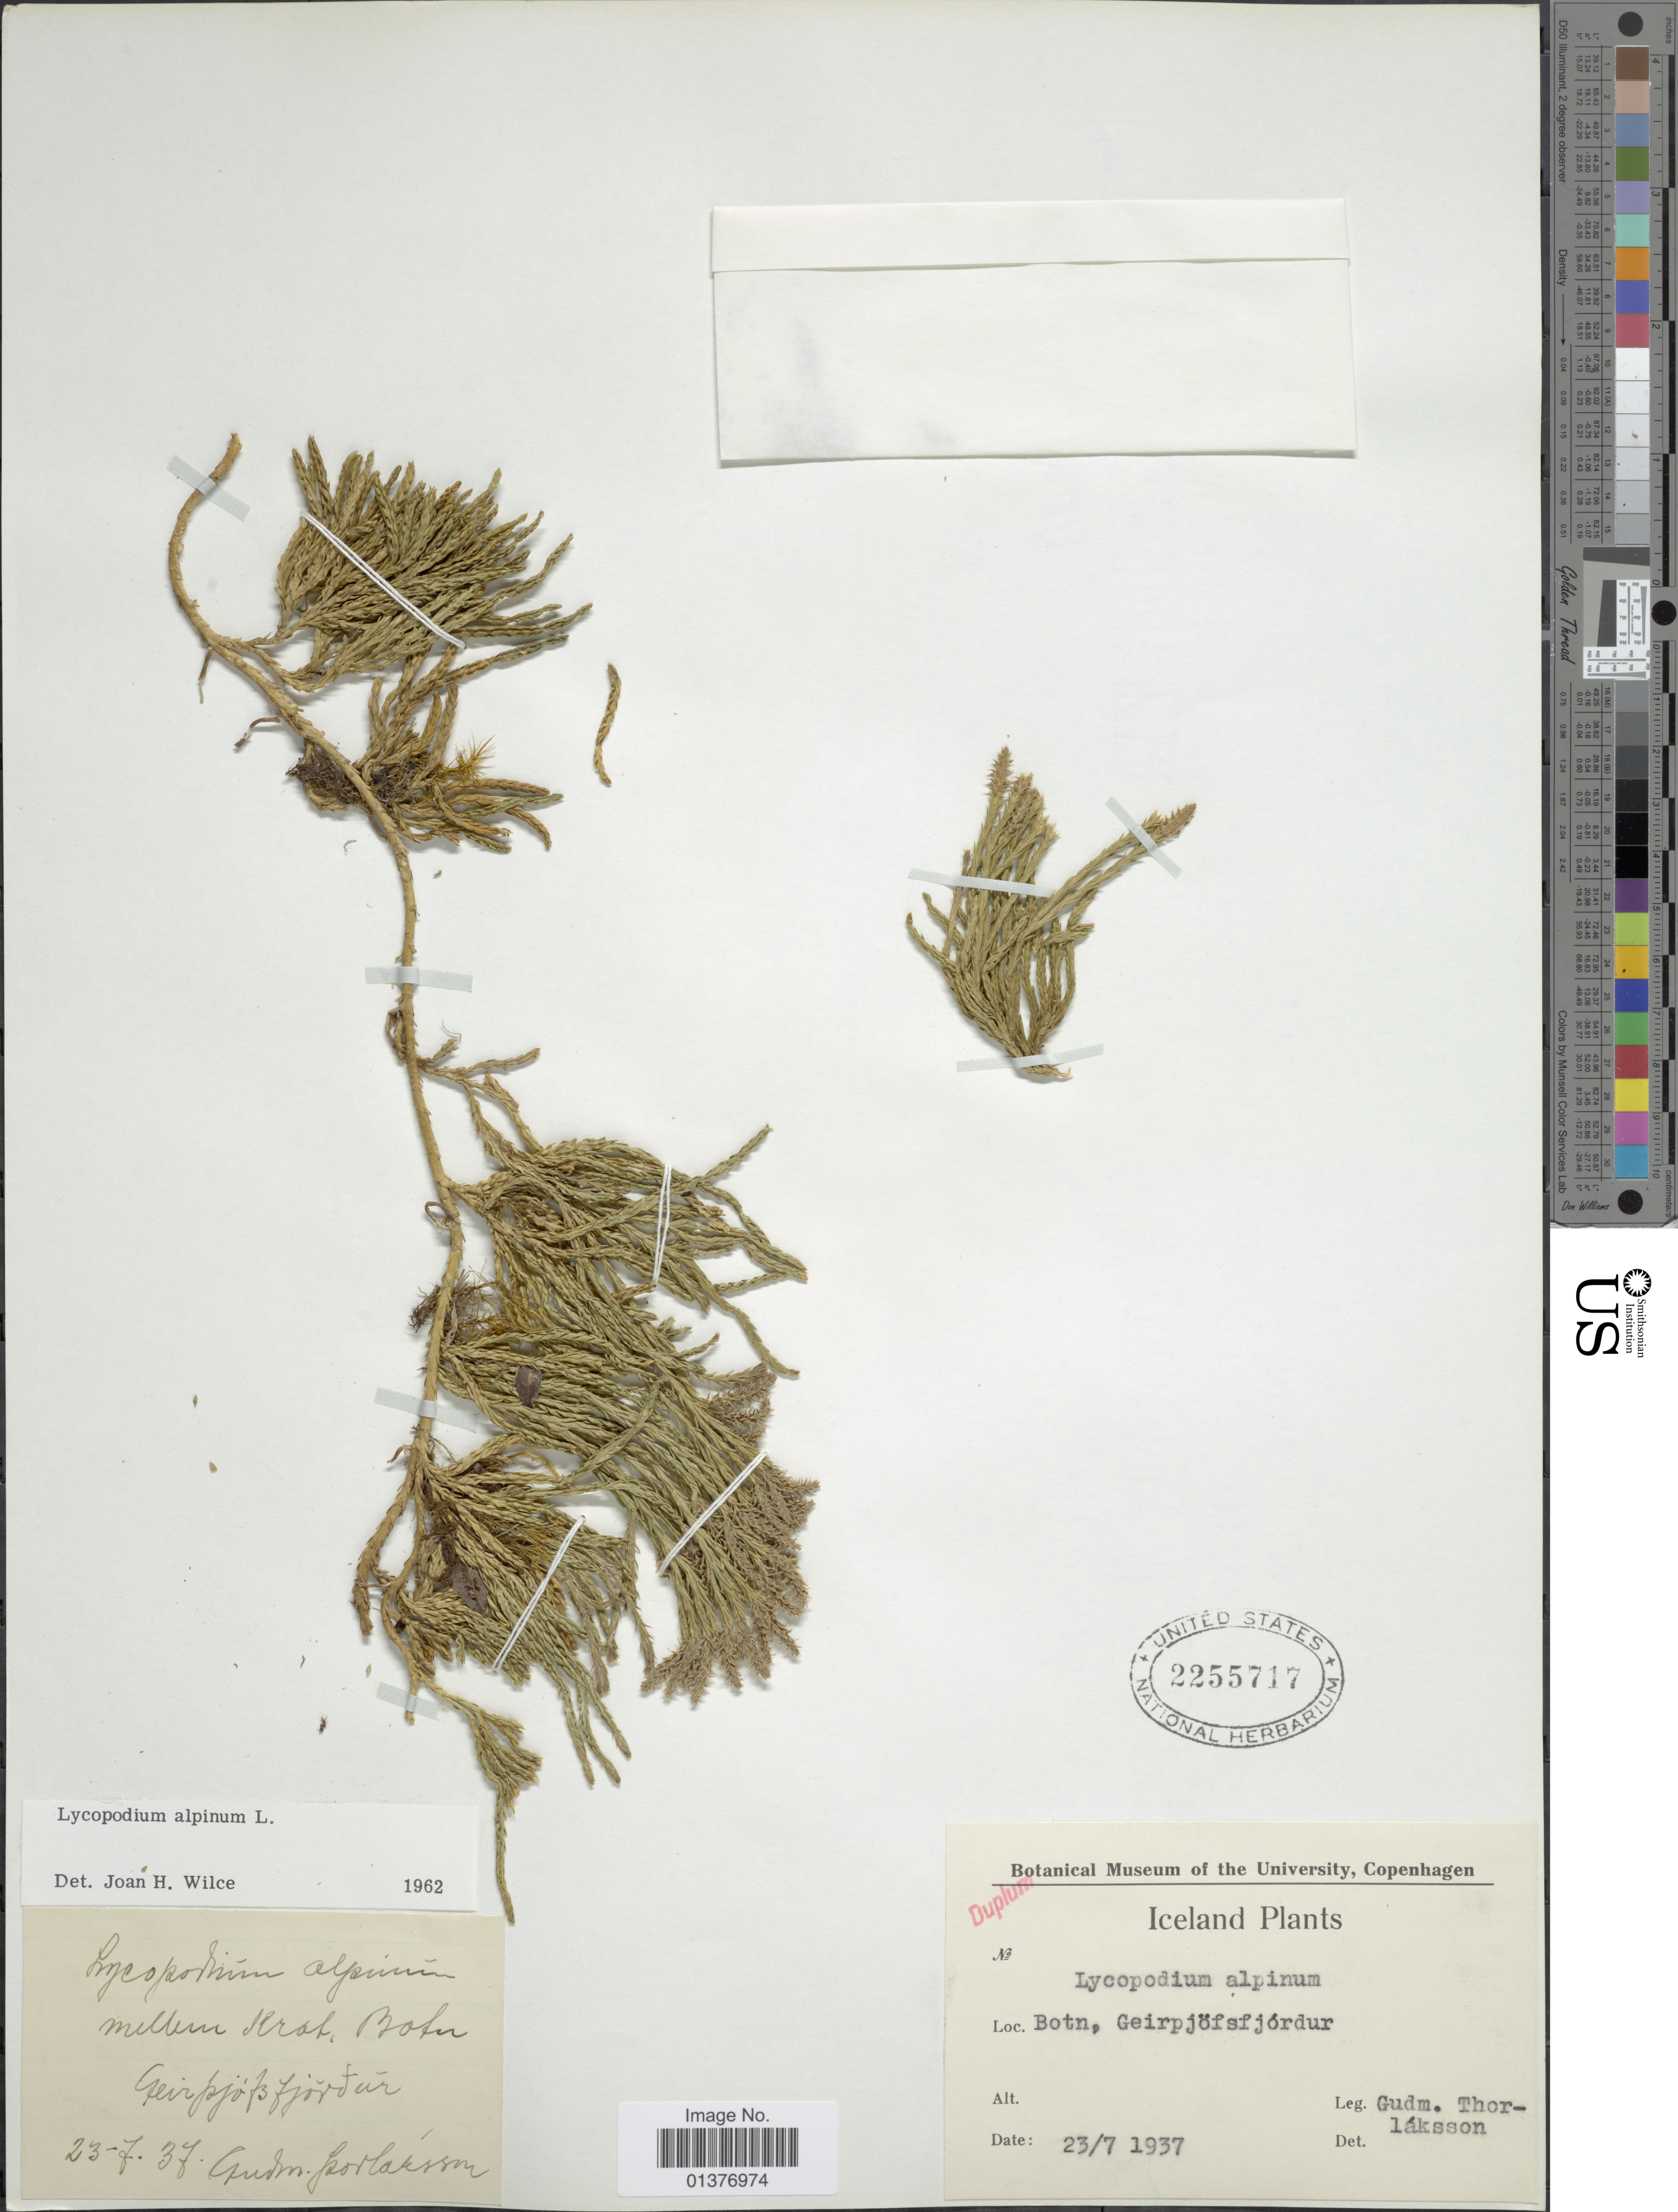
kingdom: Plantae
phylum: Tracheophyta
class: Lycopodiopsida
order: Lycopodiales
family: Lycopodiaceae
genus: Diphasiastrum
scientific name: Diphasiastrum alpinum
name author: (L.) Holub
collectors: G. Thorlaksson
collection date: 1937-07-23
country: Iceland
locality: Botn, Geirpjöfsfjórdur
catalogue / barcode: US 2255717